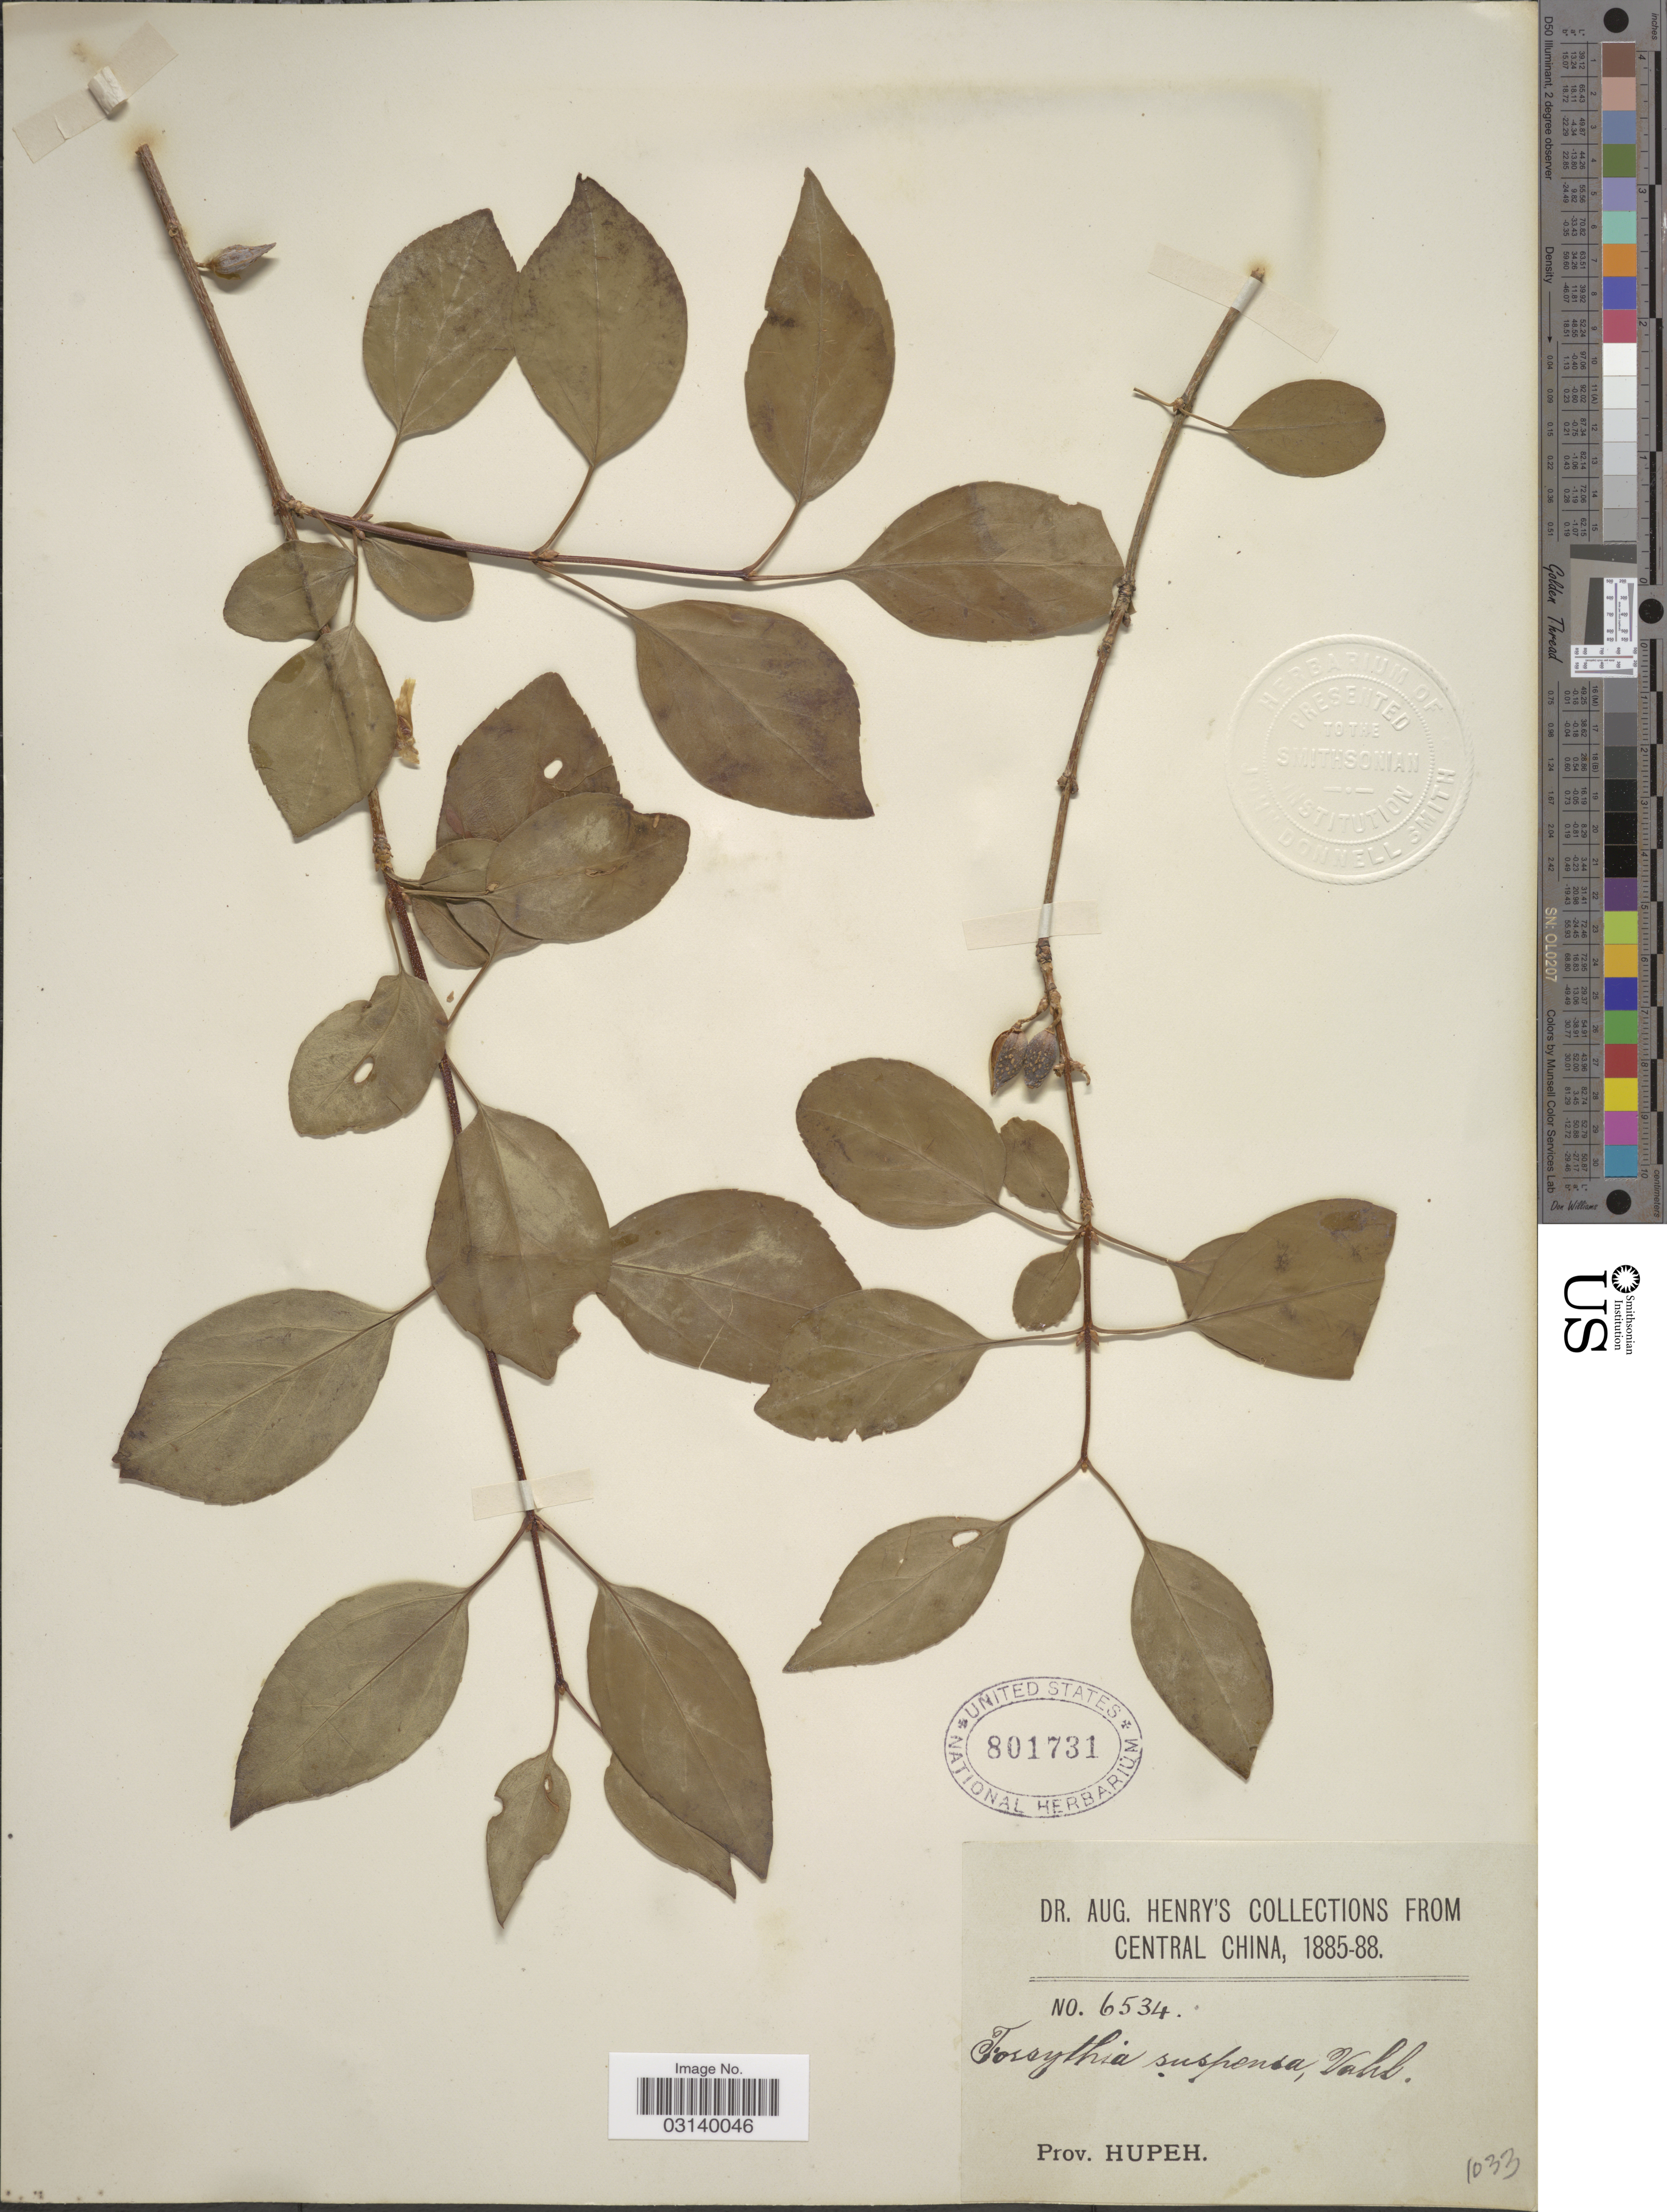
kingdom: Plantae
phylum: Tracheophyta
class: Magnoliopsida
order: Lamiales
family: Oleaceae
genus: Forsythia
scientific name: Forsythia suspensa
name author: (Thunb.) Vahl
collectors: A. Henry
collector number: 6534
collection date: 1885/1888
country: China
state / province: Hubei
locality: Central China. Prov. Hupeh.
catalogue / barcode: US 801731